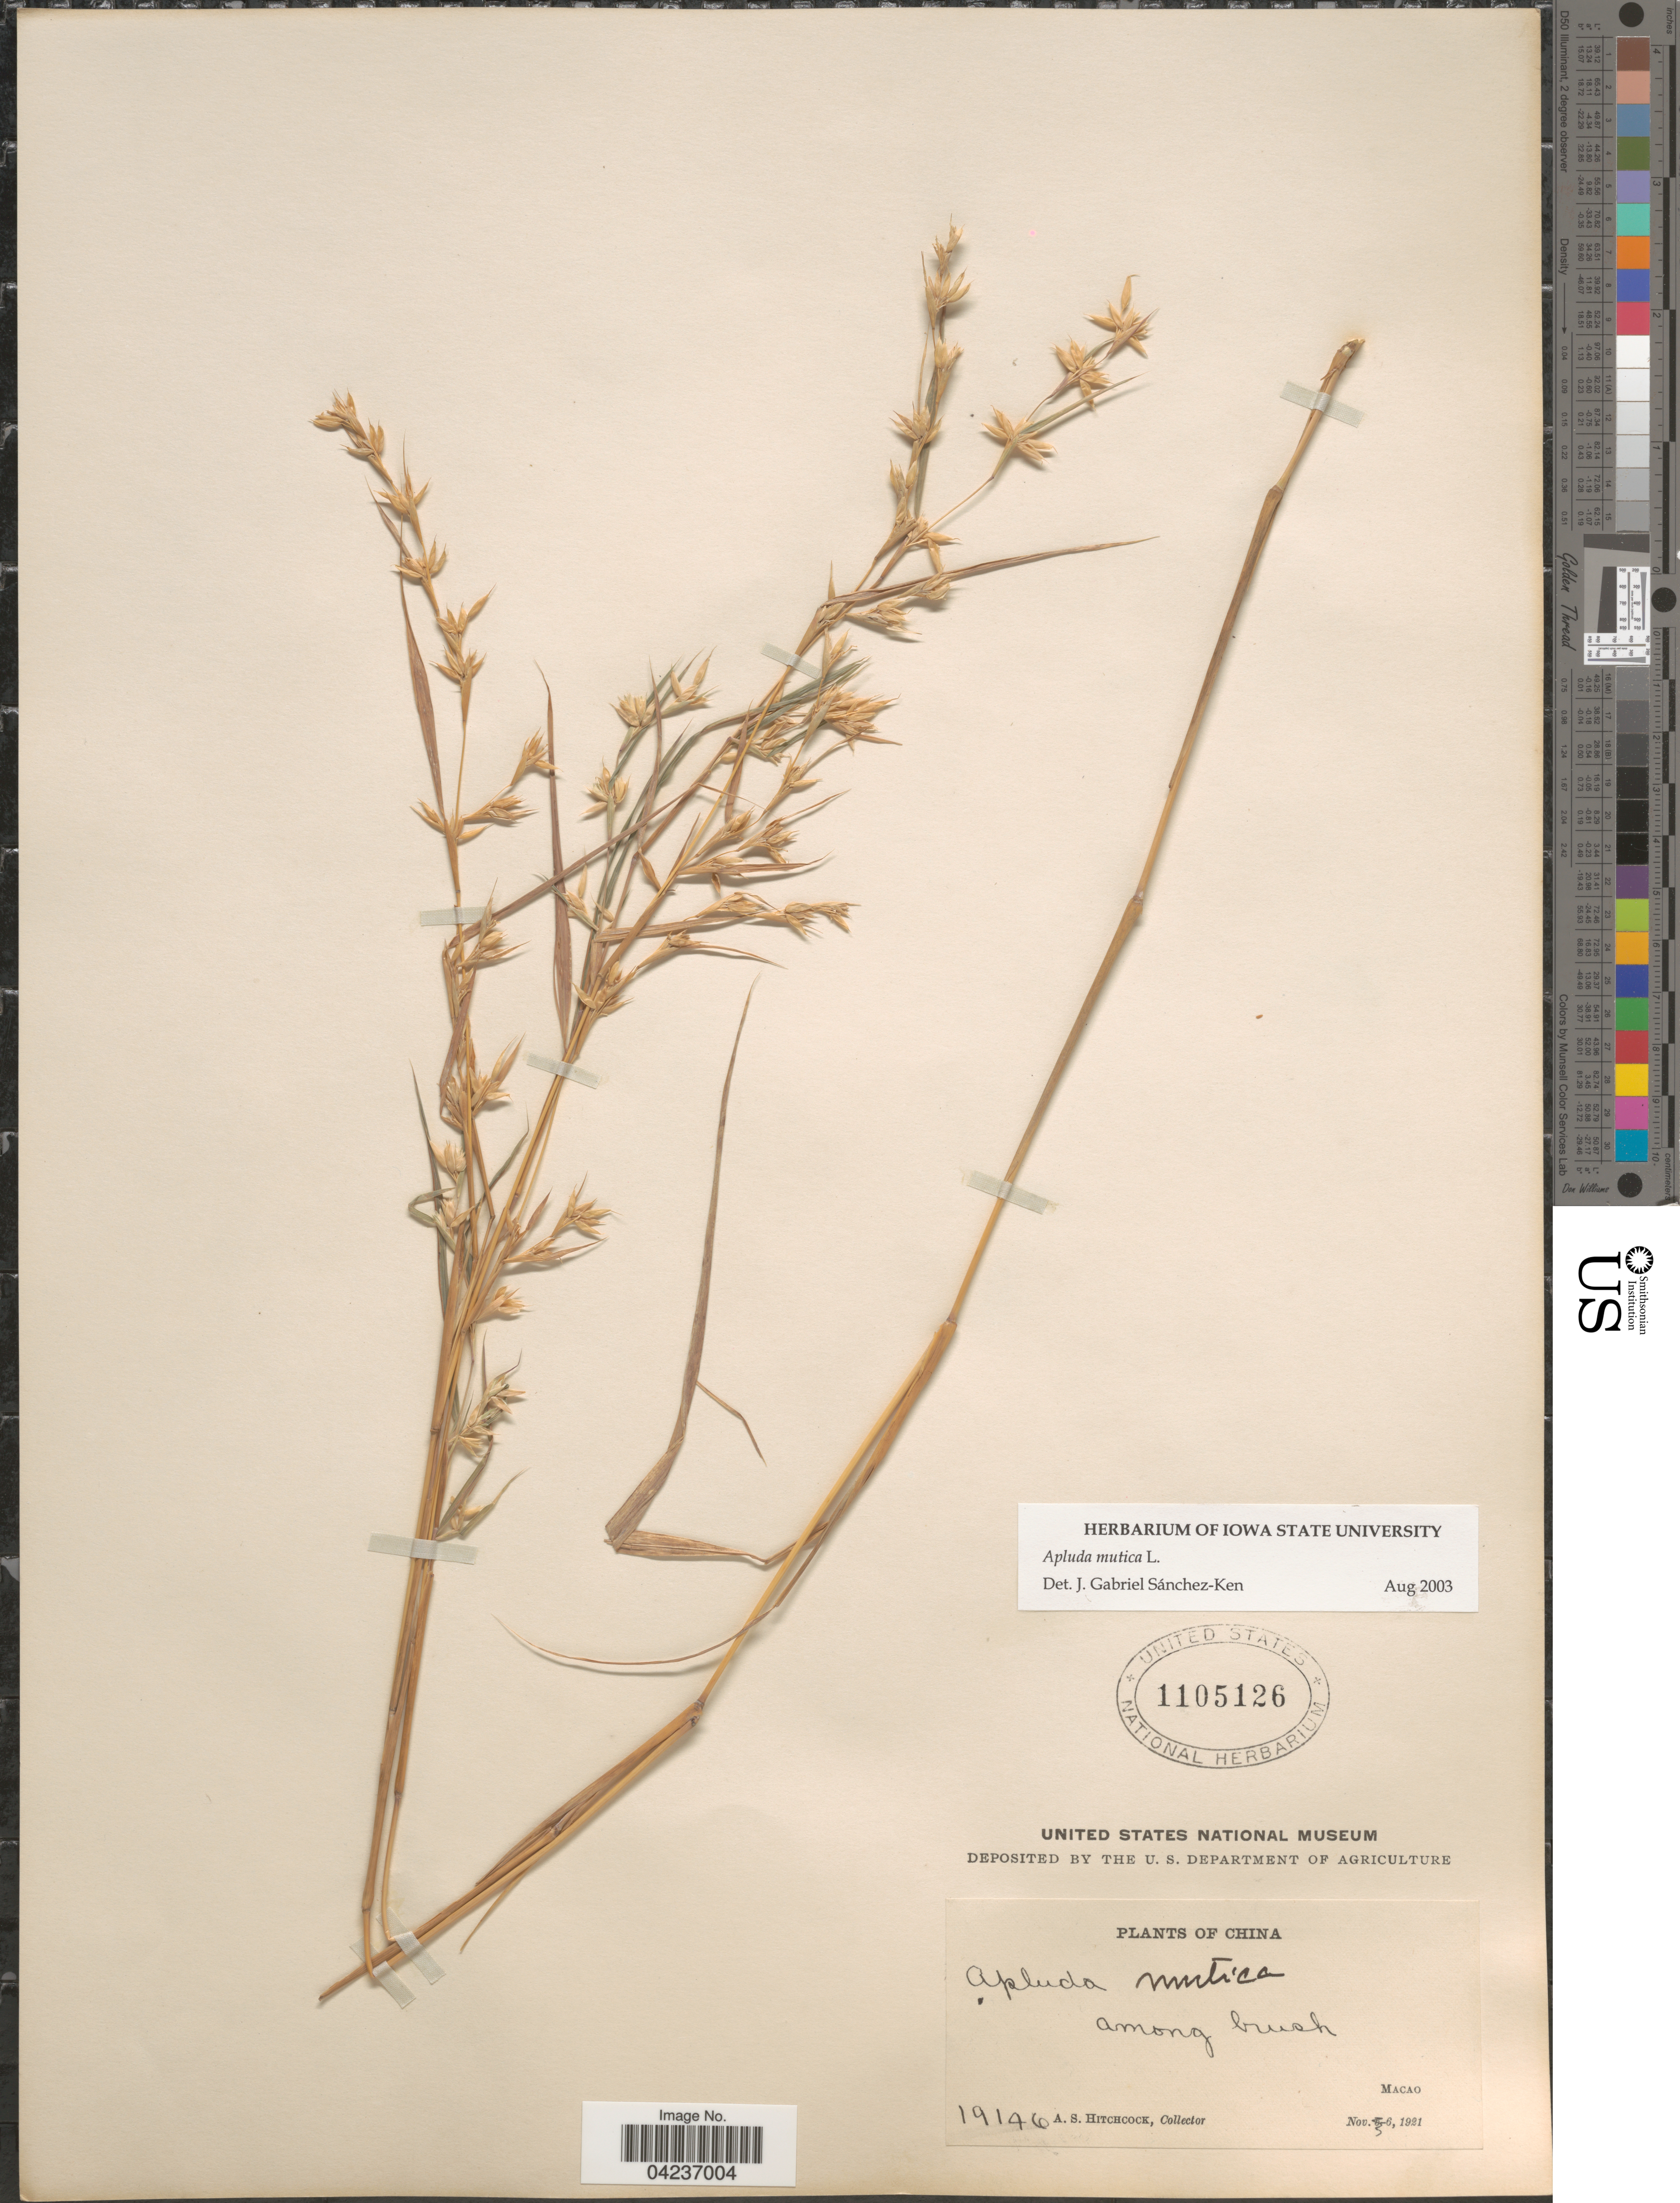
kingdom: Plantae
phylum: Tracheophyta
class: Liliopsida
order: Poales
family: Poaceae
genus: Apluda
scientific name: Apluda mutica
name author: L.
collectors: A. S. Hitchcock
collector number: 19146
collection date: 1921-11-06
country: China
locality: Macao.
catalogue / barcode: US 1105126